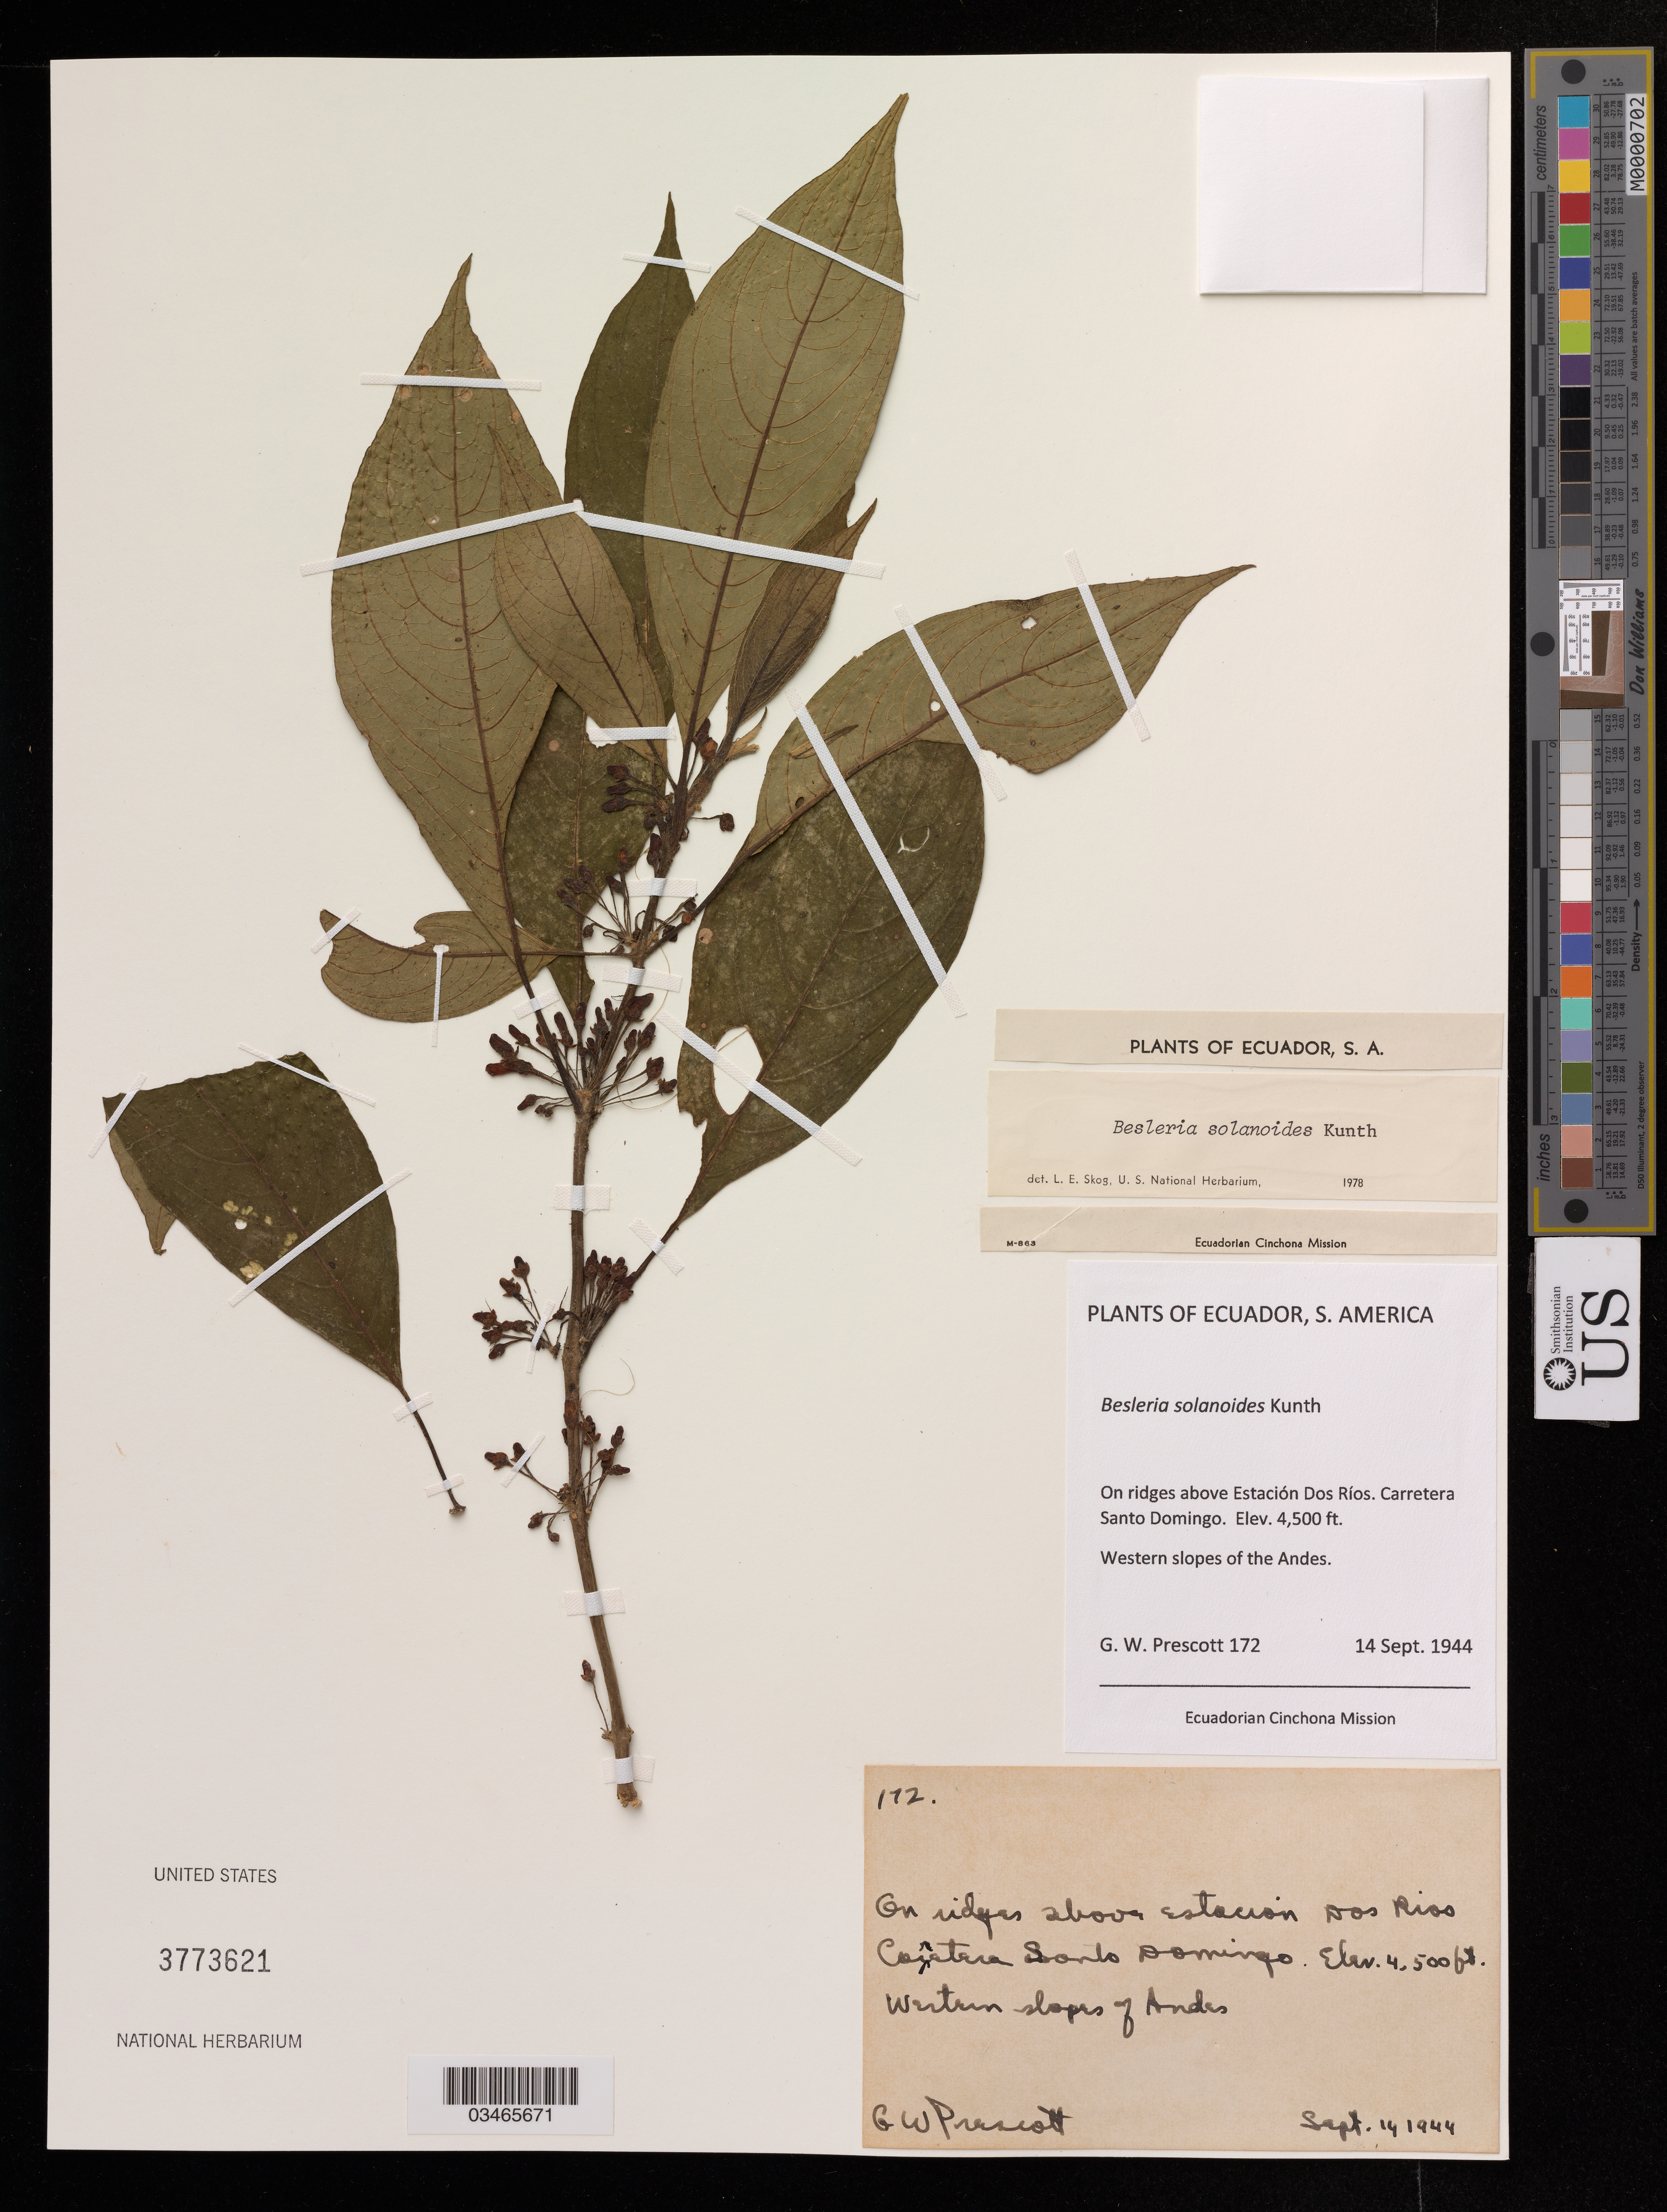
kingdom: Plantae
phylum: Tracheophyta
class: Magnoliopsida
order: Lamiales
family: Gesneriaceae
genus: Besleria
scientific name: Besleria solanoides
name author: Kunth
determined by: Skog, Laurence E.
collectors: G. Prescott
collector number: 172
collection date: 1944-09-14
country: Ecuador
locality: on ridges above Estacion Dos Rios, Carretera Santo Domingo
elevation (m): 1372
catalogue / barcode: US 3773621